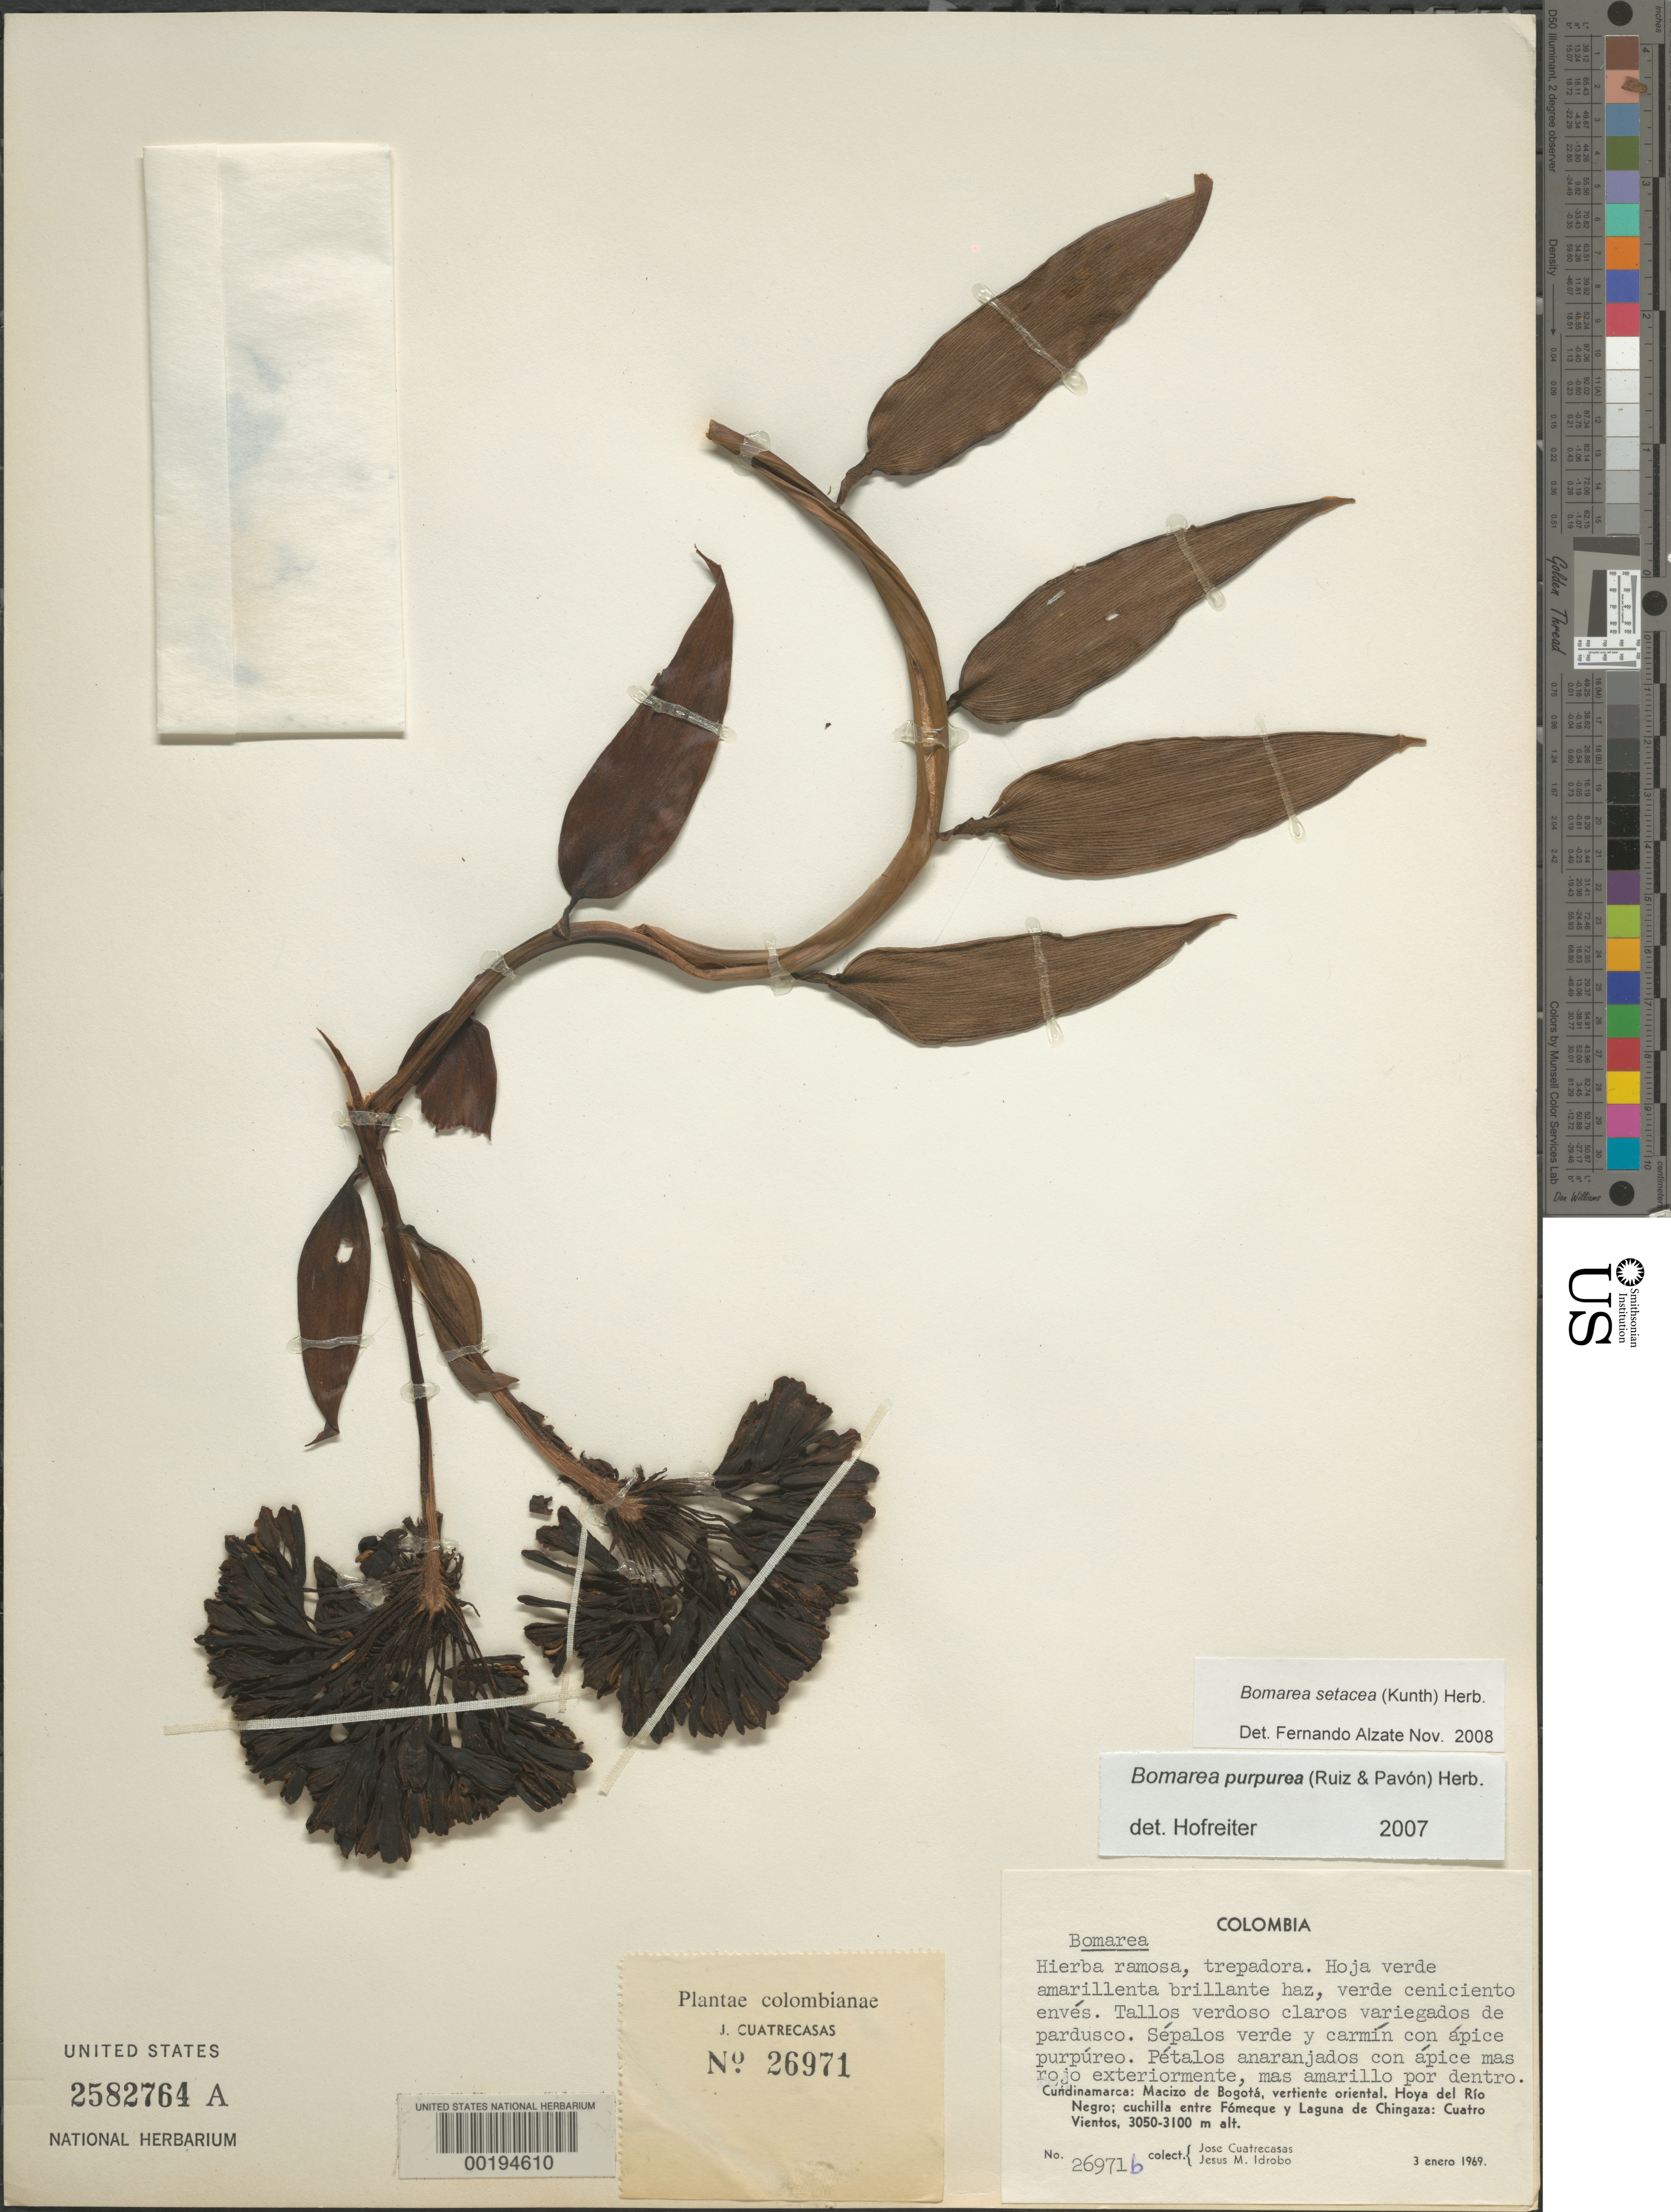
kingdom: Plantae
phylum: Tracheophyta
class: Liliopsida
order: Liliales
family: Alstroemeriaceae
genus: Bomarea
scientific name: Bomarea setacea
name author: (Ruiz & Pav.) Herb.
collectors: J. Cuatrecasas & J. M. Idrobo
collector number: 26971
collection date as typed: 03 Jan 1969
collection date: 1969-01-03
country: Colombia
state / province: Cundinamarca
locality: Macizo de Bogota, E slope; Valley of the Rio Negro; mountain range between Fomeque and Laguna de Chingaza: Cuatro Vientos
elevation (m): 3050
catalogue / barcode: US 2582764A